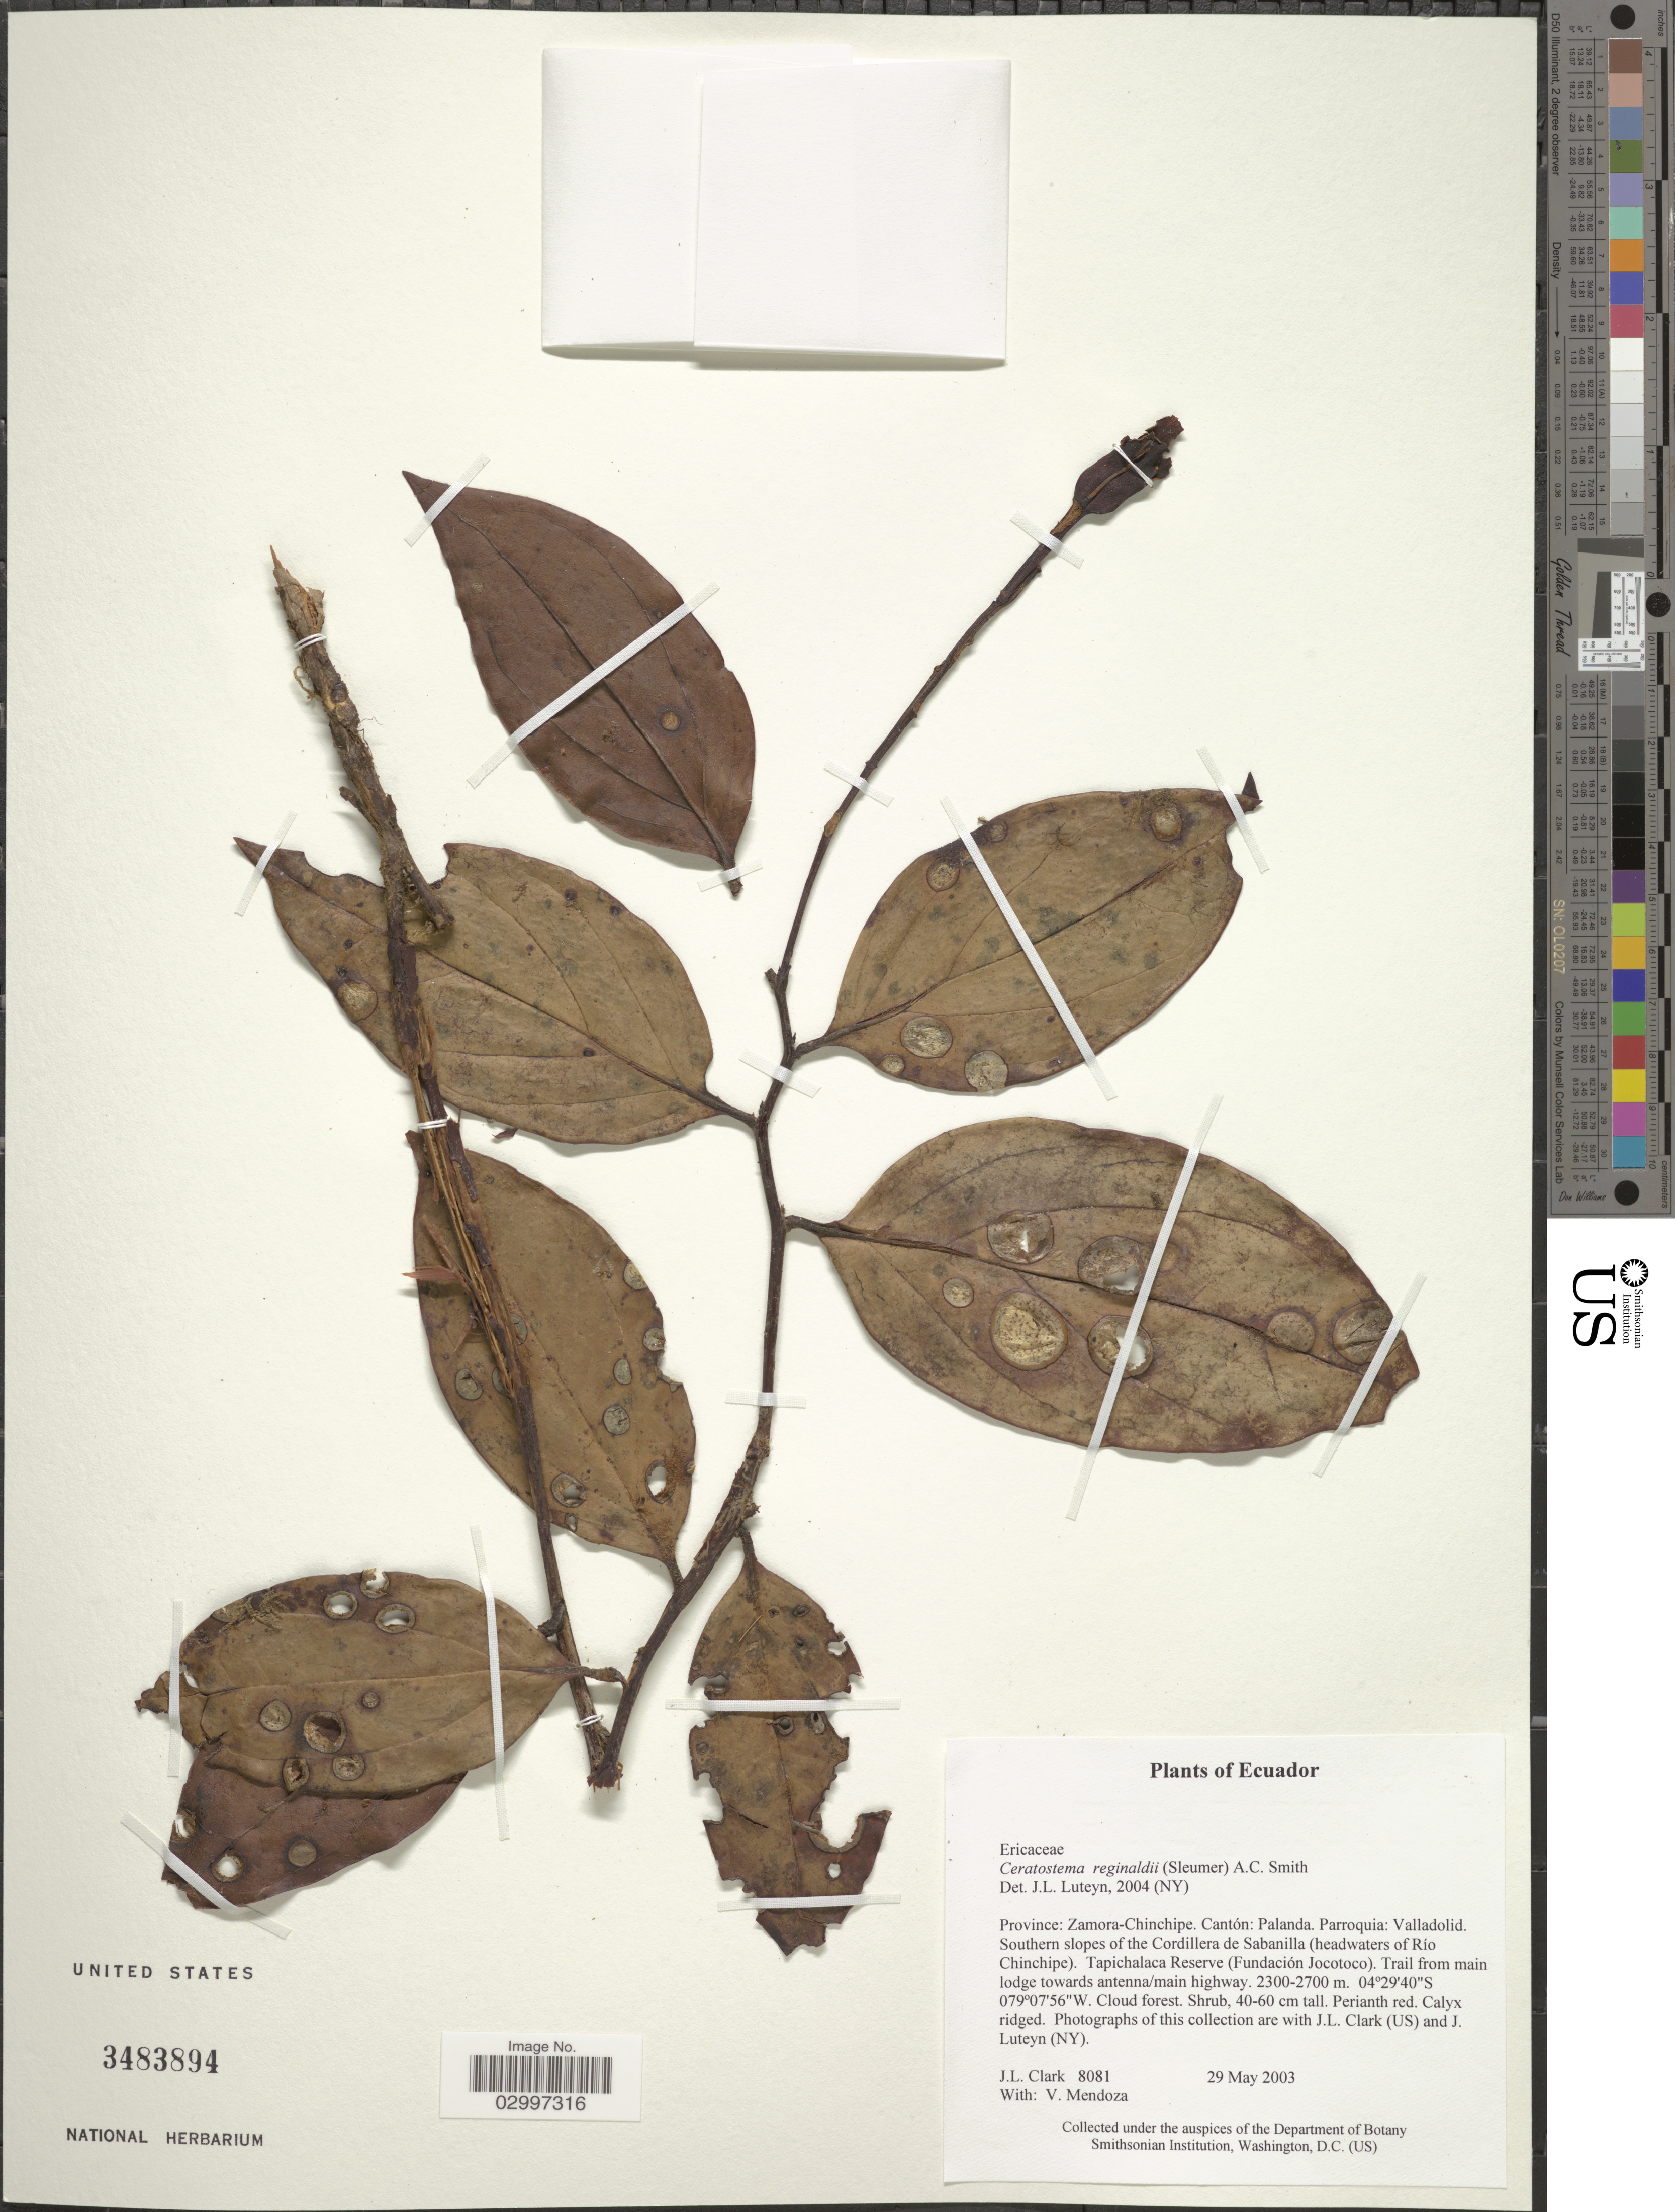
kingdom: Plantae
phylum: Tracheophyta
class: Magnoliopsida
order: Ericales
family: Ericaceae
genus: Ceratostema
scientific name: Ceratostema reginaldii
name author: (Sleumer) A.C. Sm.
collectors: J. L. Clark & V. Mendoza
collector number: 8081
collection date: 2003-05-29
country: Ecuador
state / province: Zamora-Chinchipe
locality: Cantón Palanda, Parroquia Valladolid, Southern slopes of the Cordillera de Sabanilla (headwaters of Río Chinchipe), Tapichalaca Reserve (Fundación Jocotoco).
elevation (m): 2300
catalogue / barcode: US 3483894